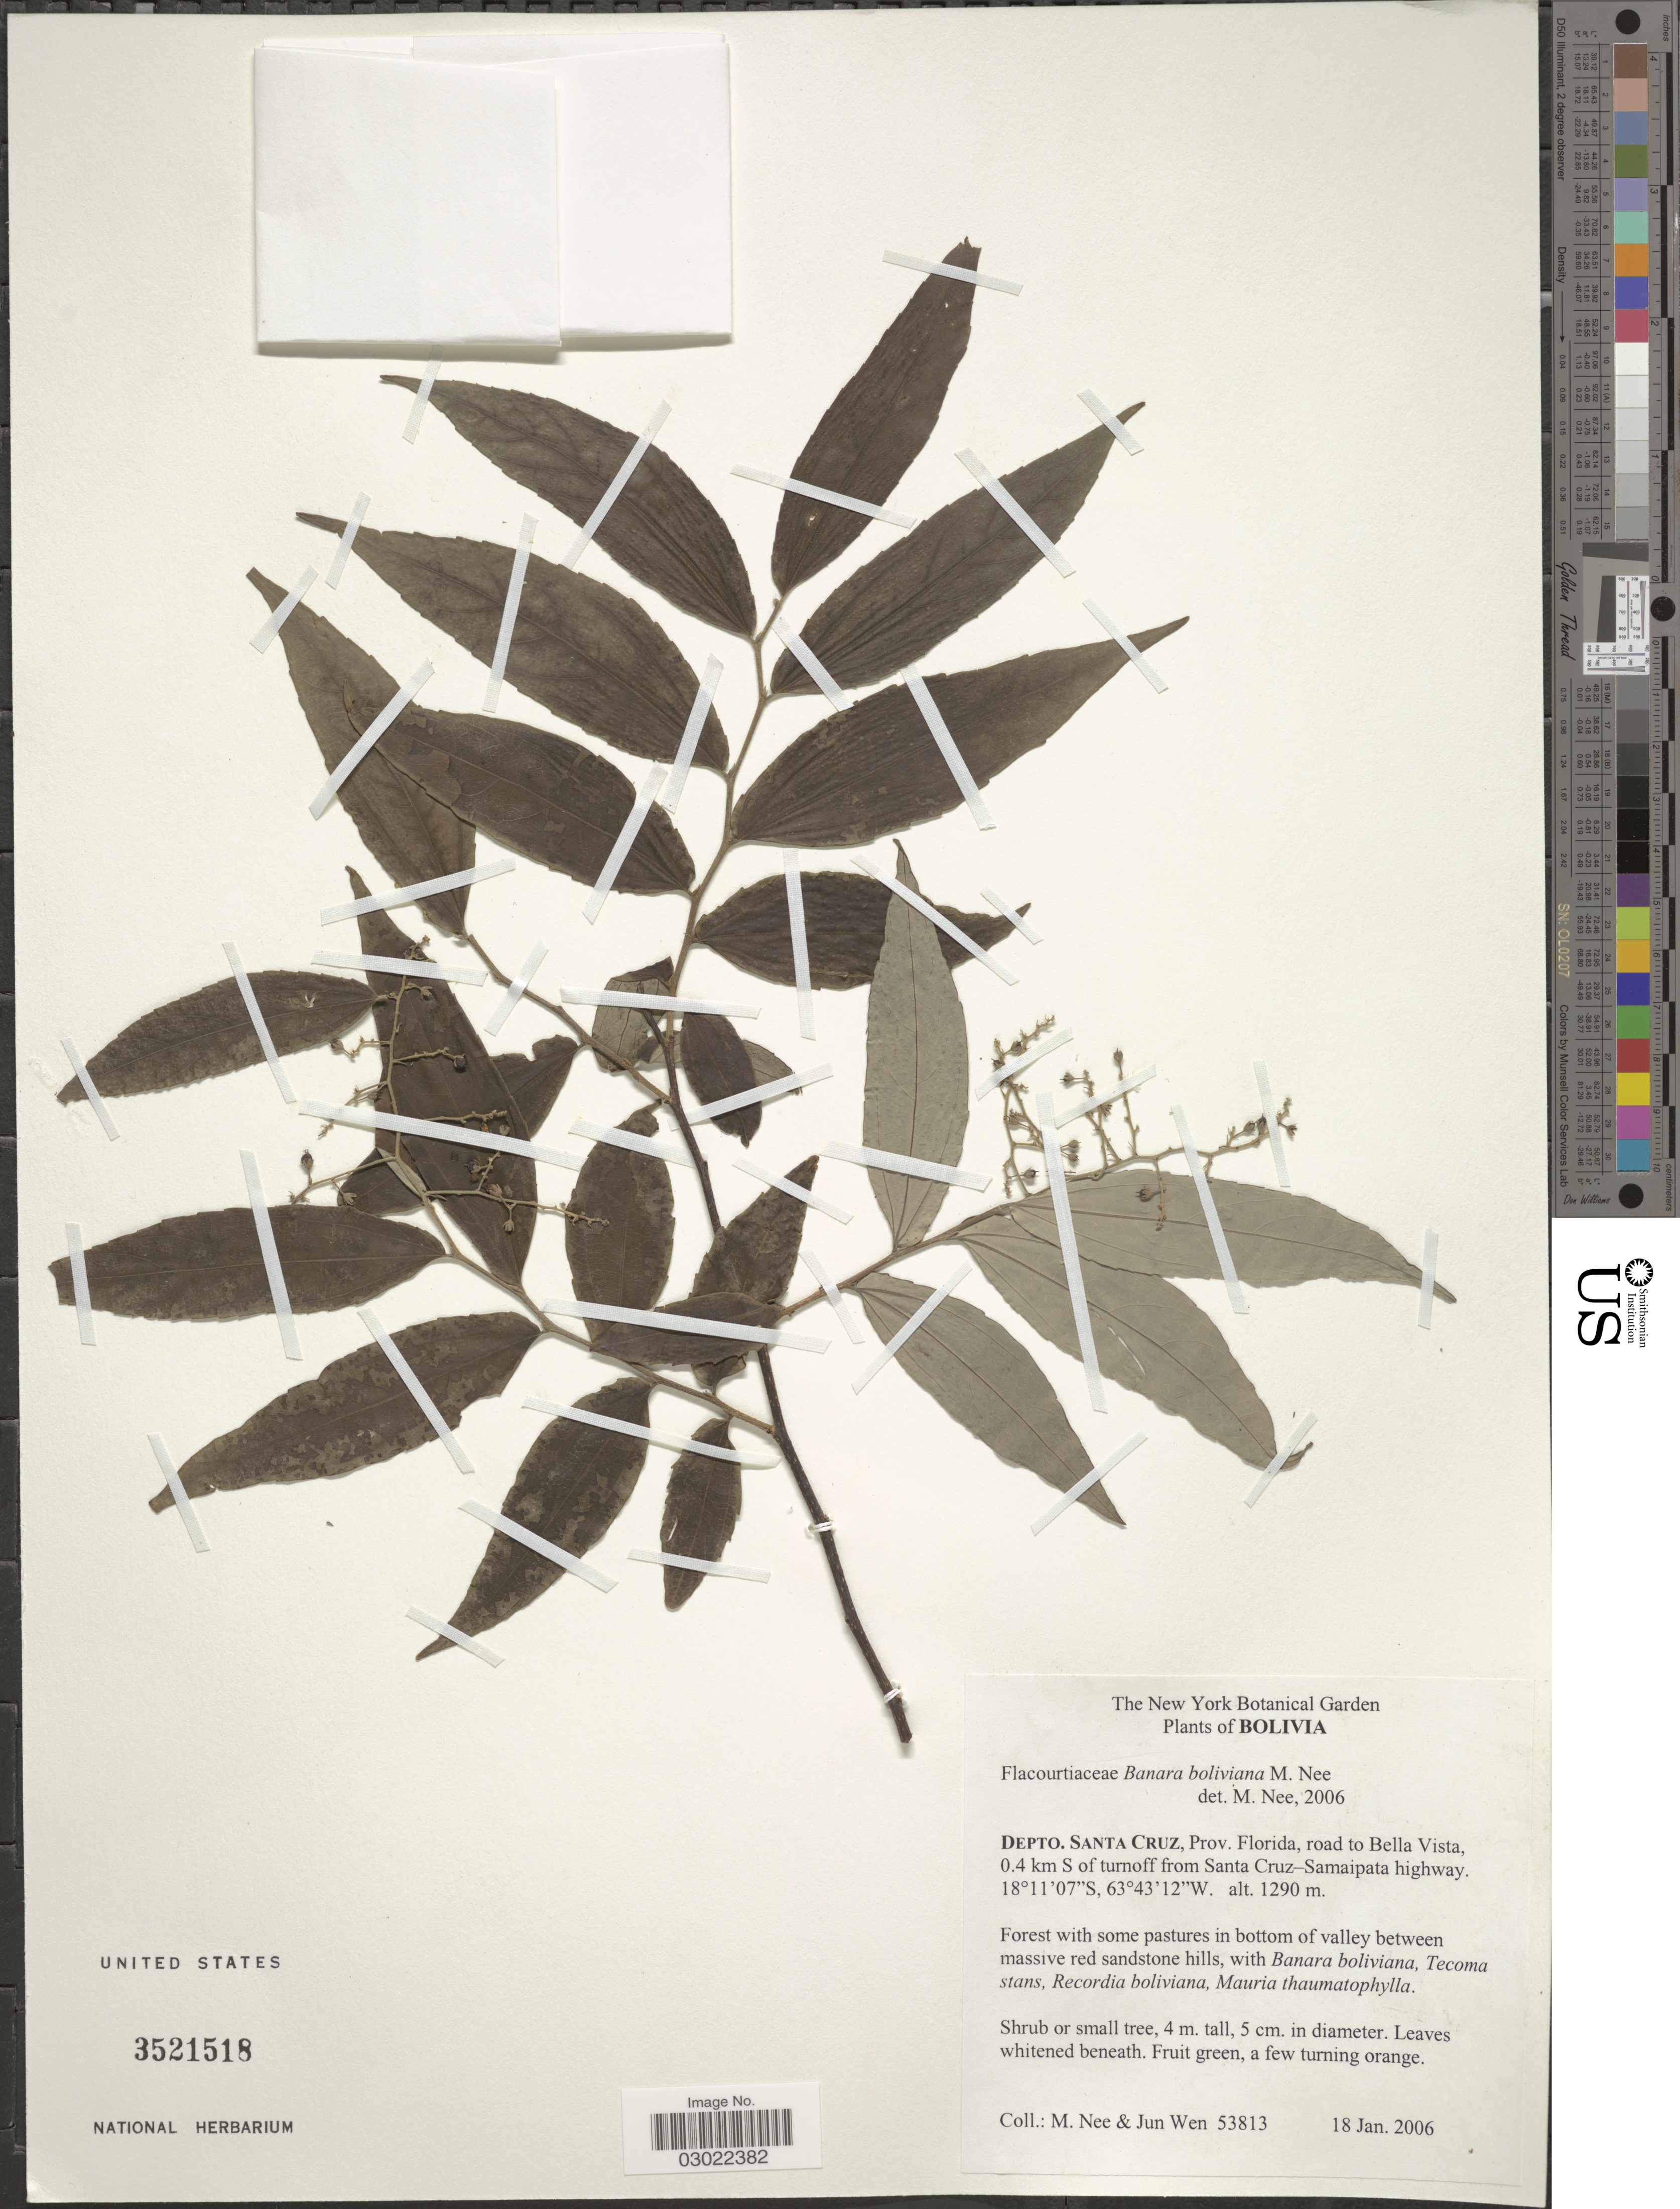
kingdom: Plantae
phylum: Tracheophyta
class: Magnoliopsida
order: Malpighiales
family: Salicaceae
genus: Banara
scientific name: Banara boliviana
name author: M. Nee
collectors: M. Nee & J. Wen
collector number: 53813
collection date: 2006-01-18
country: Bolivia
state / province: Santa Cruz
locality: Depto. Santa Cruz, Prov. Florida, road to Bella Vista, 0.4 km S of turnoff from Santa Cruz-Samaipata highway.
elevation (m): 1290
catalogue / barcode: US 3521518